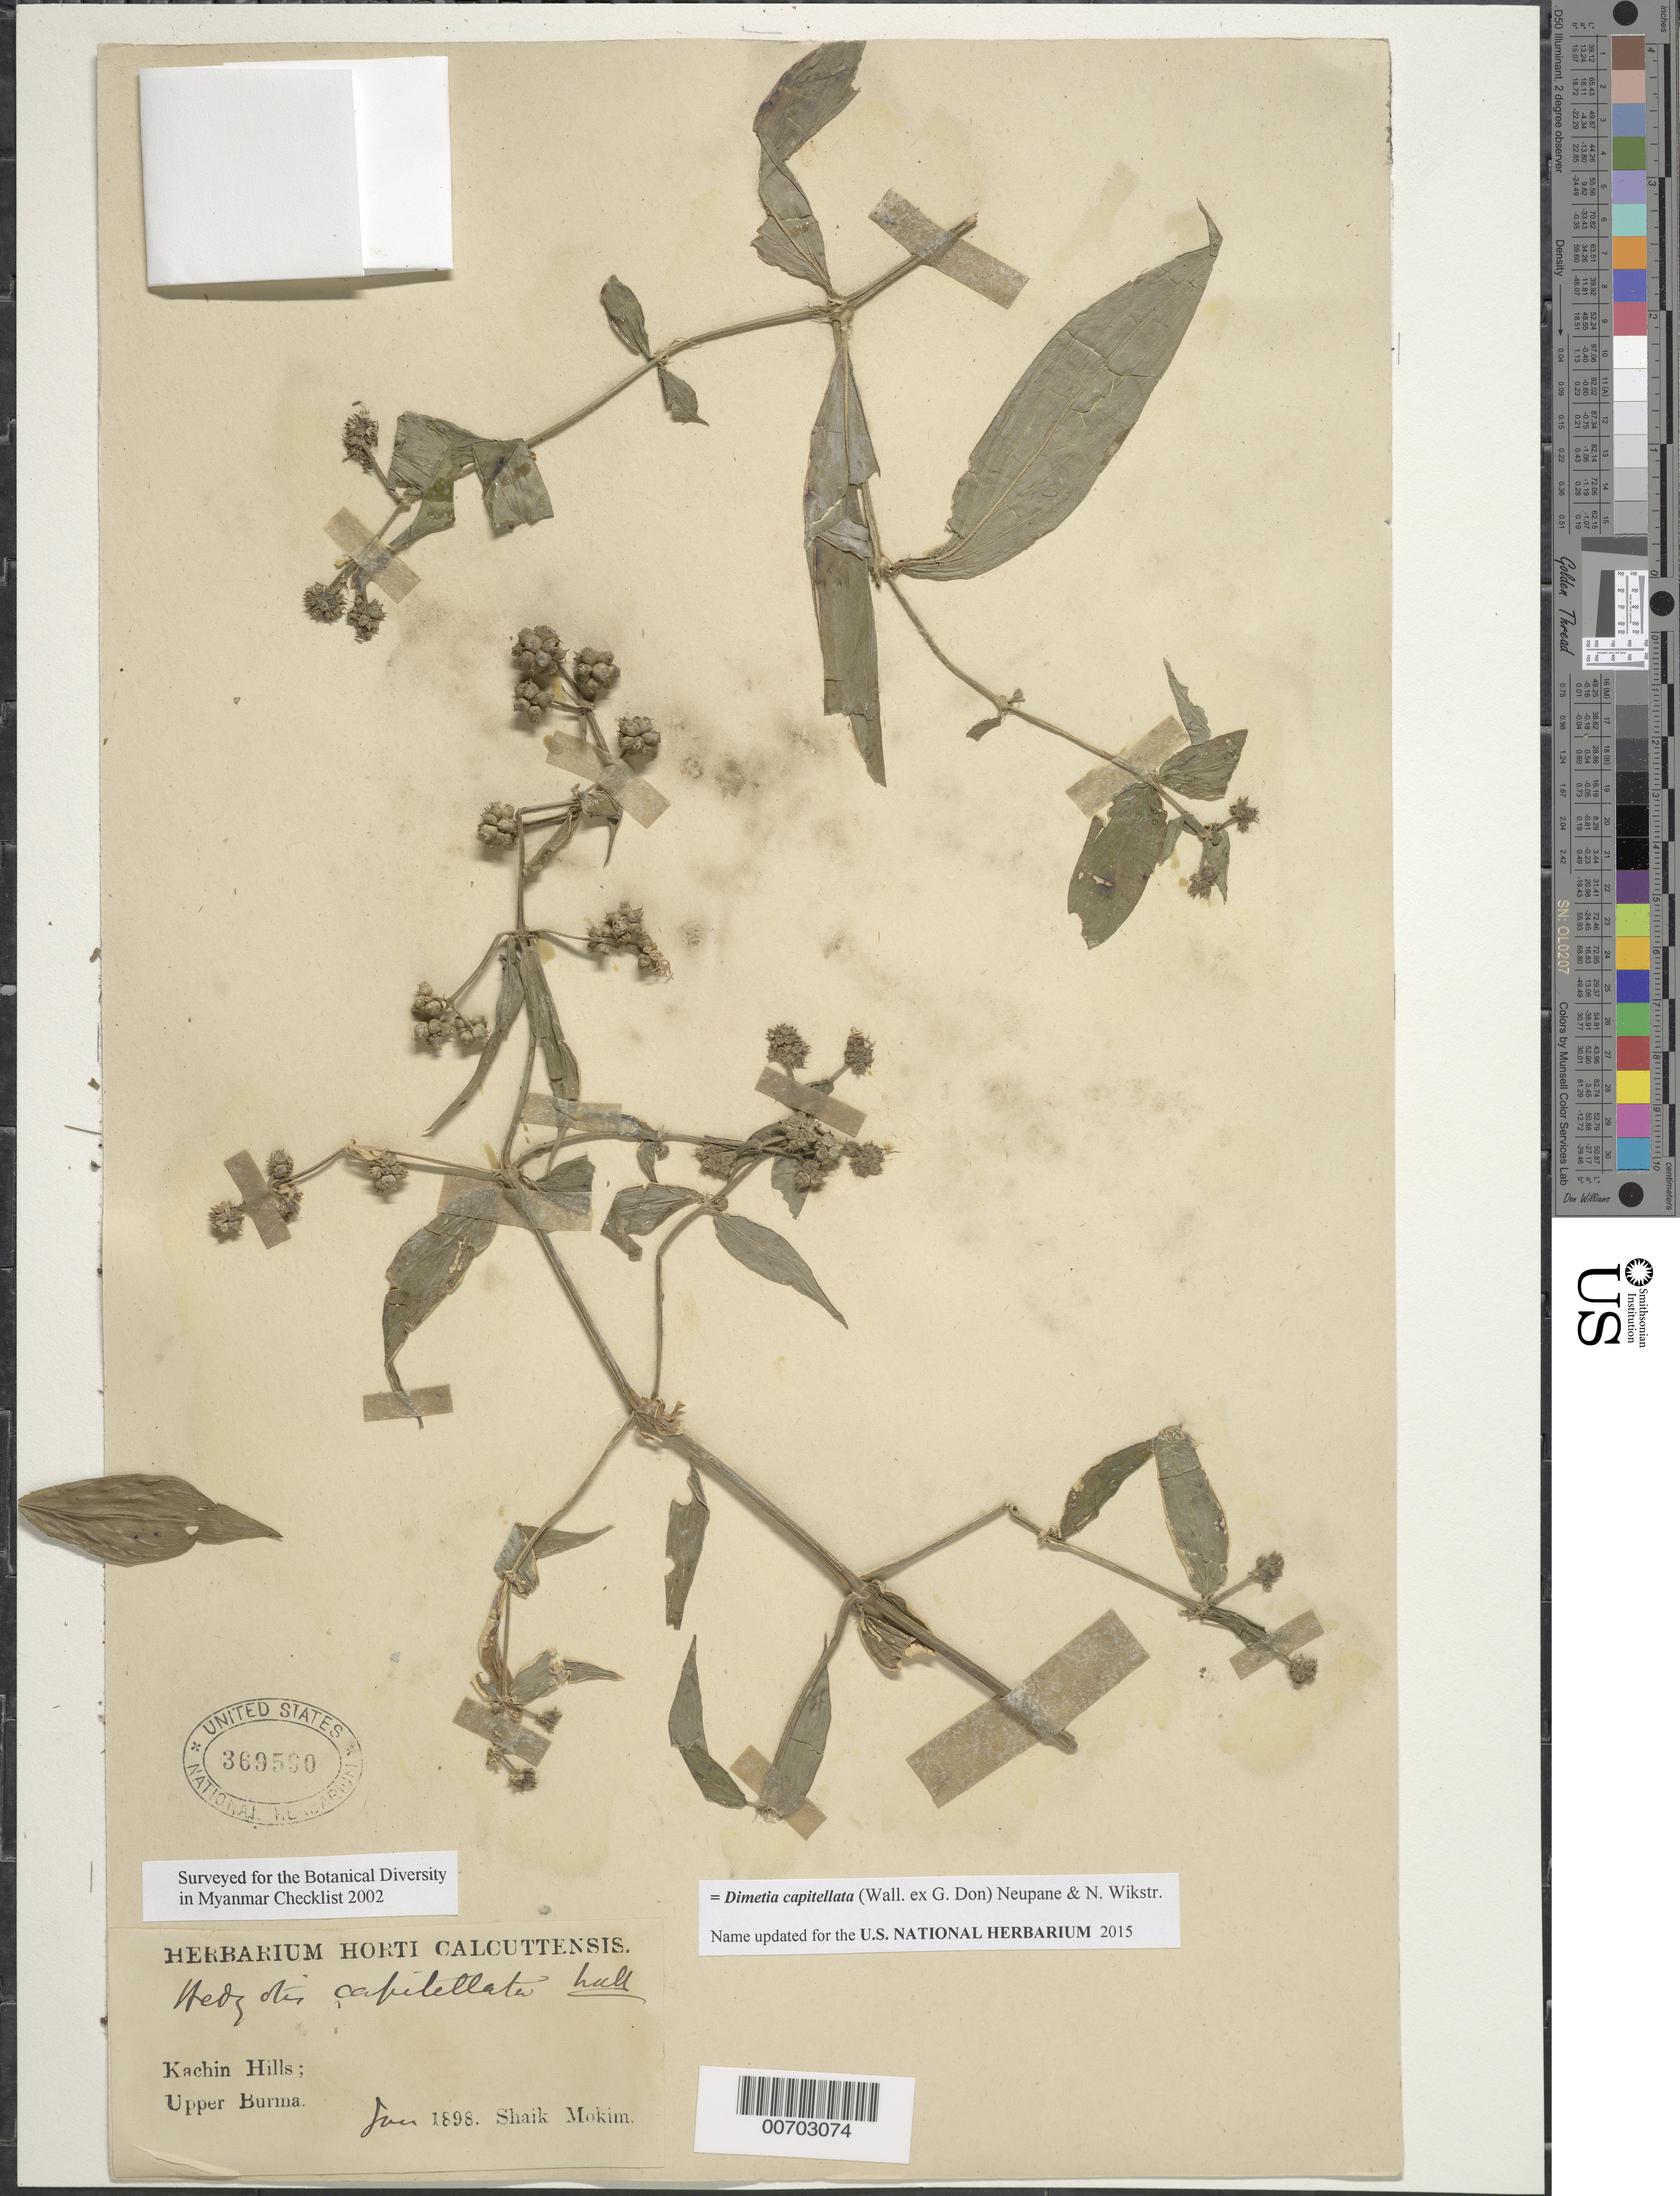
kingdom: Plantae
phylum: Tracheophyta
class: Magnoliopsida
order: Gentianales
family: Rubiaceae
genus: Hedyotis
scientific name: Hedyotis capitellata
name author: Wall.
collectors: S. Mokim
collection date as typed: Jan 1898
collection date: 1898-01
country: Myanmar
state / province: Kachin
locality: Kachin Hills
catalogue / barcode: US 369590